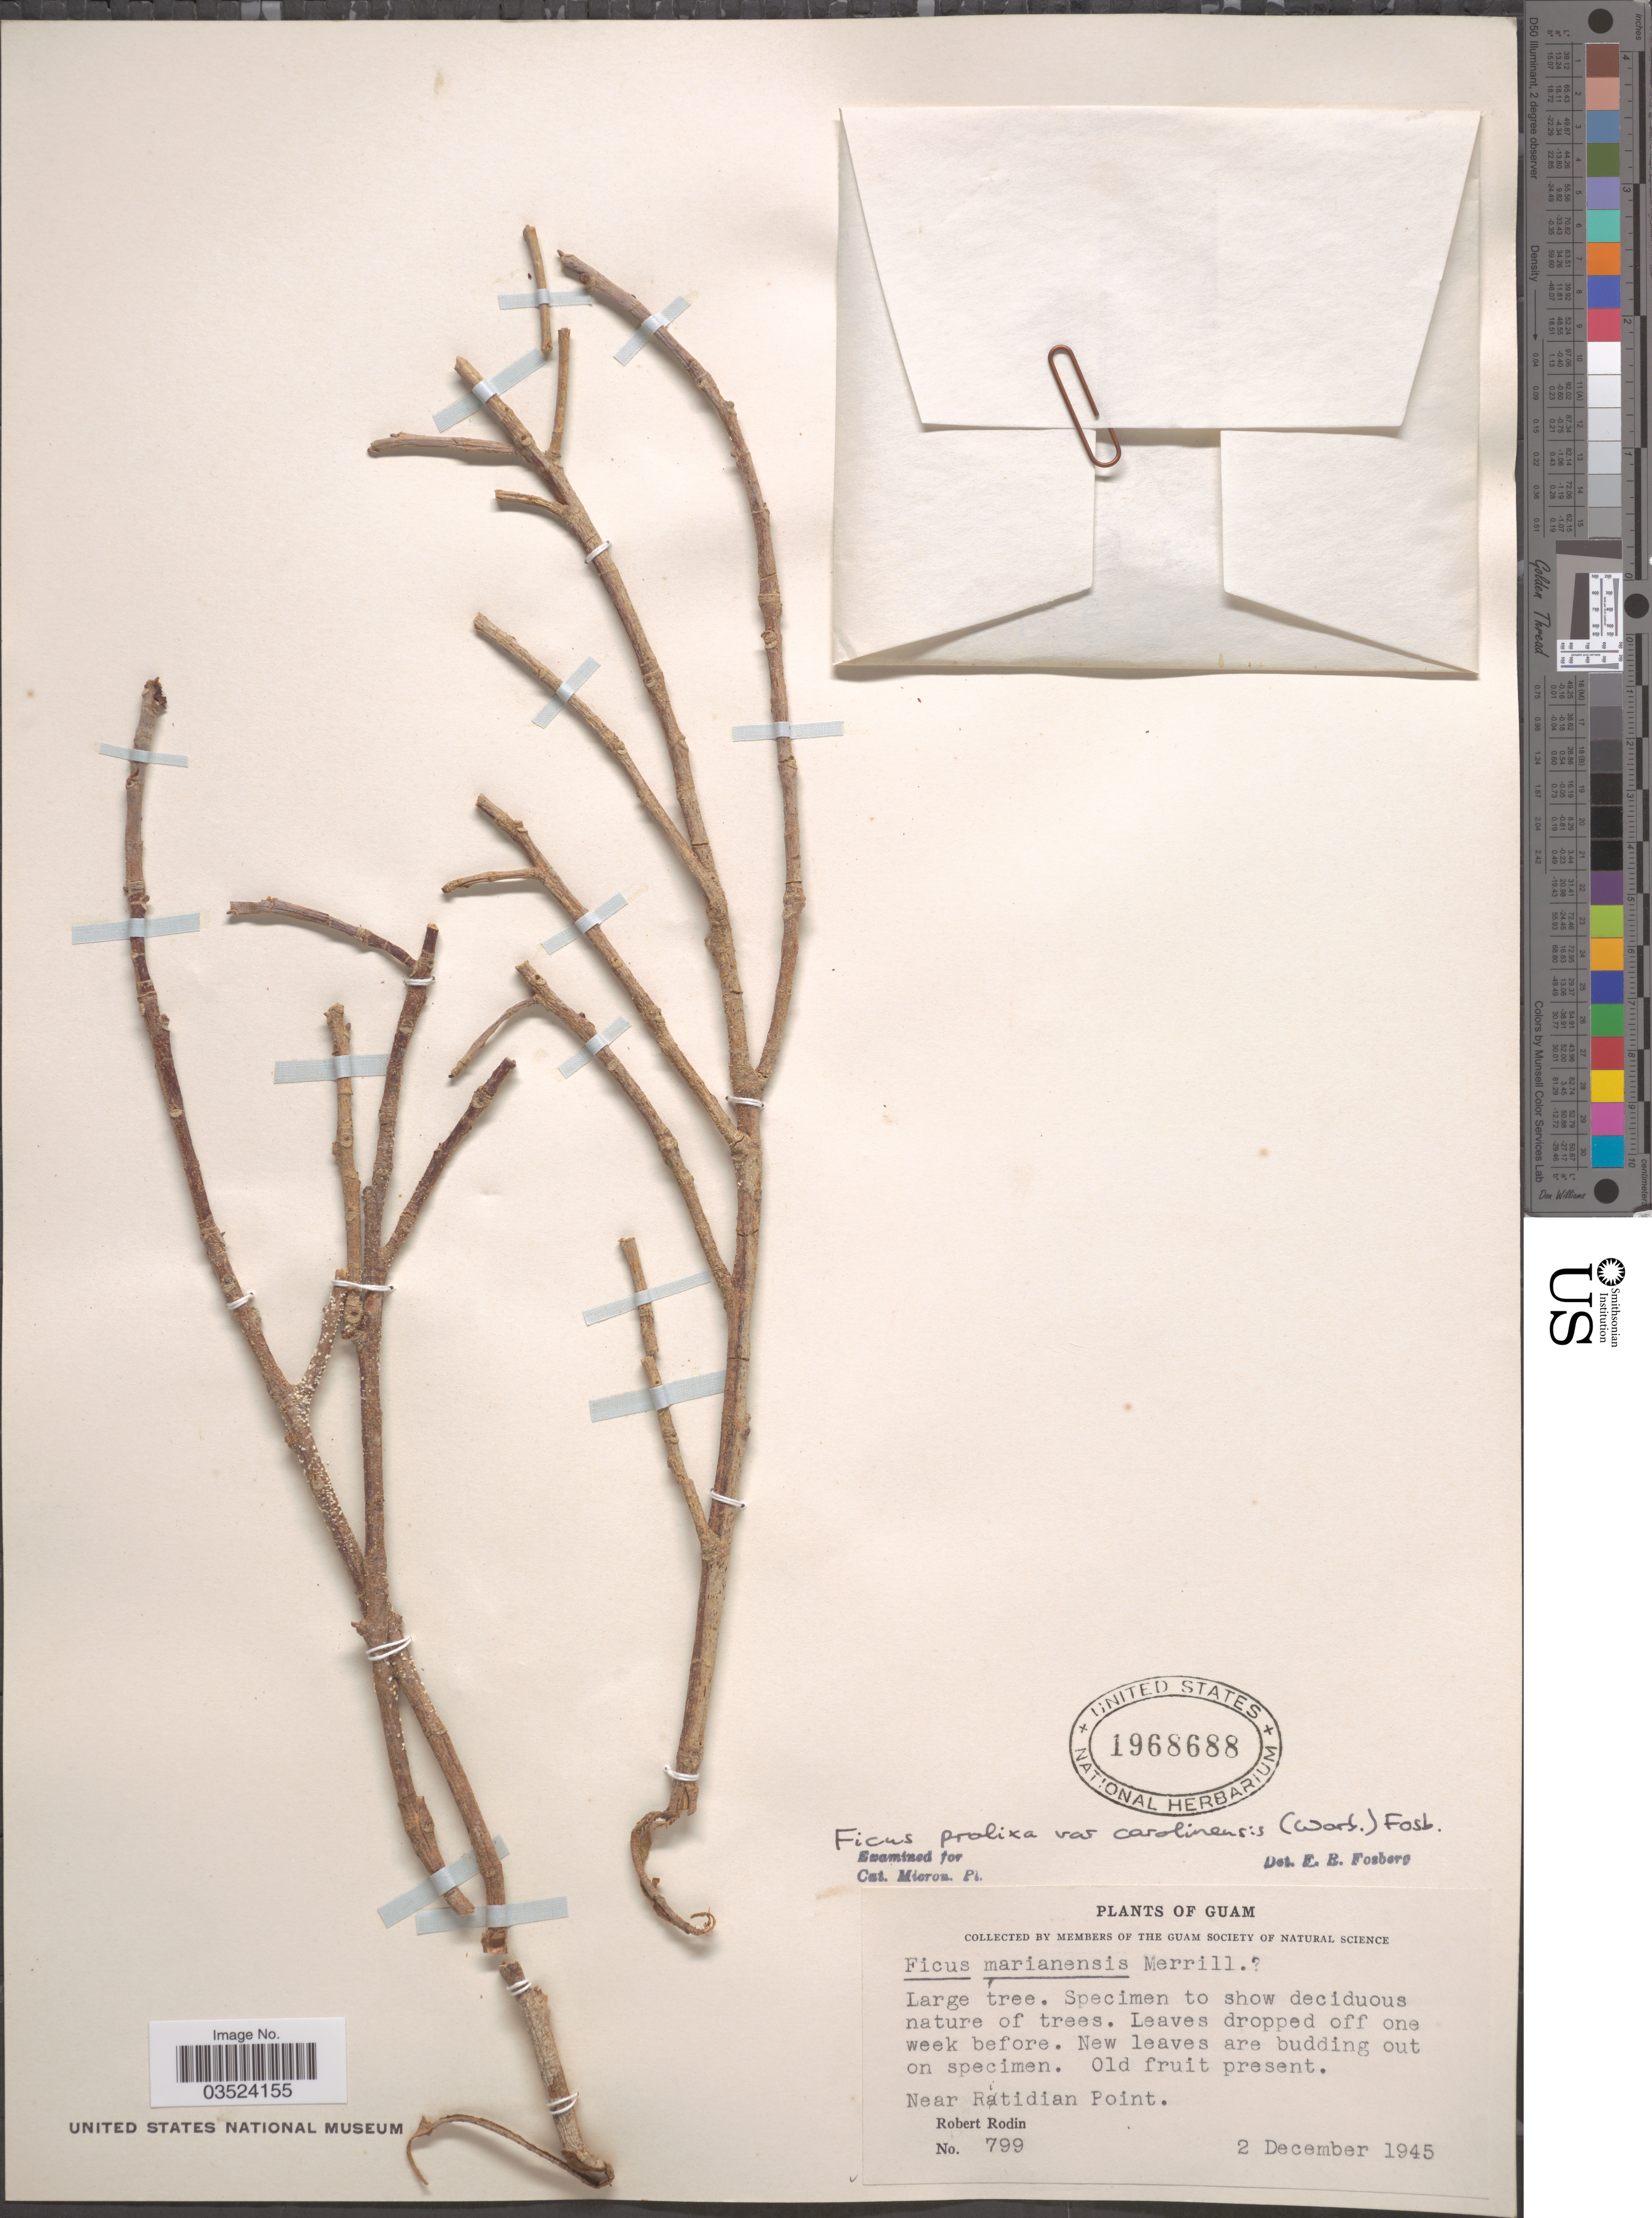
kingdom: Plantae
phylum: Tracheophyta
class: Magnoliopsida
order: Rosales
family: Moraceae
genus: Ficus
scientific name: Ficus prolixa var. carolinensis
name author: (Warb.) Fosberg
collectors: R. Rodin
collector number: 799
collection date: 1945-12-02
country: Guam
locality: Near Ritidian Point.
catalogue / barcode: US 1968688